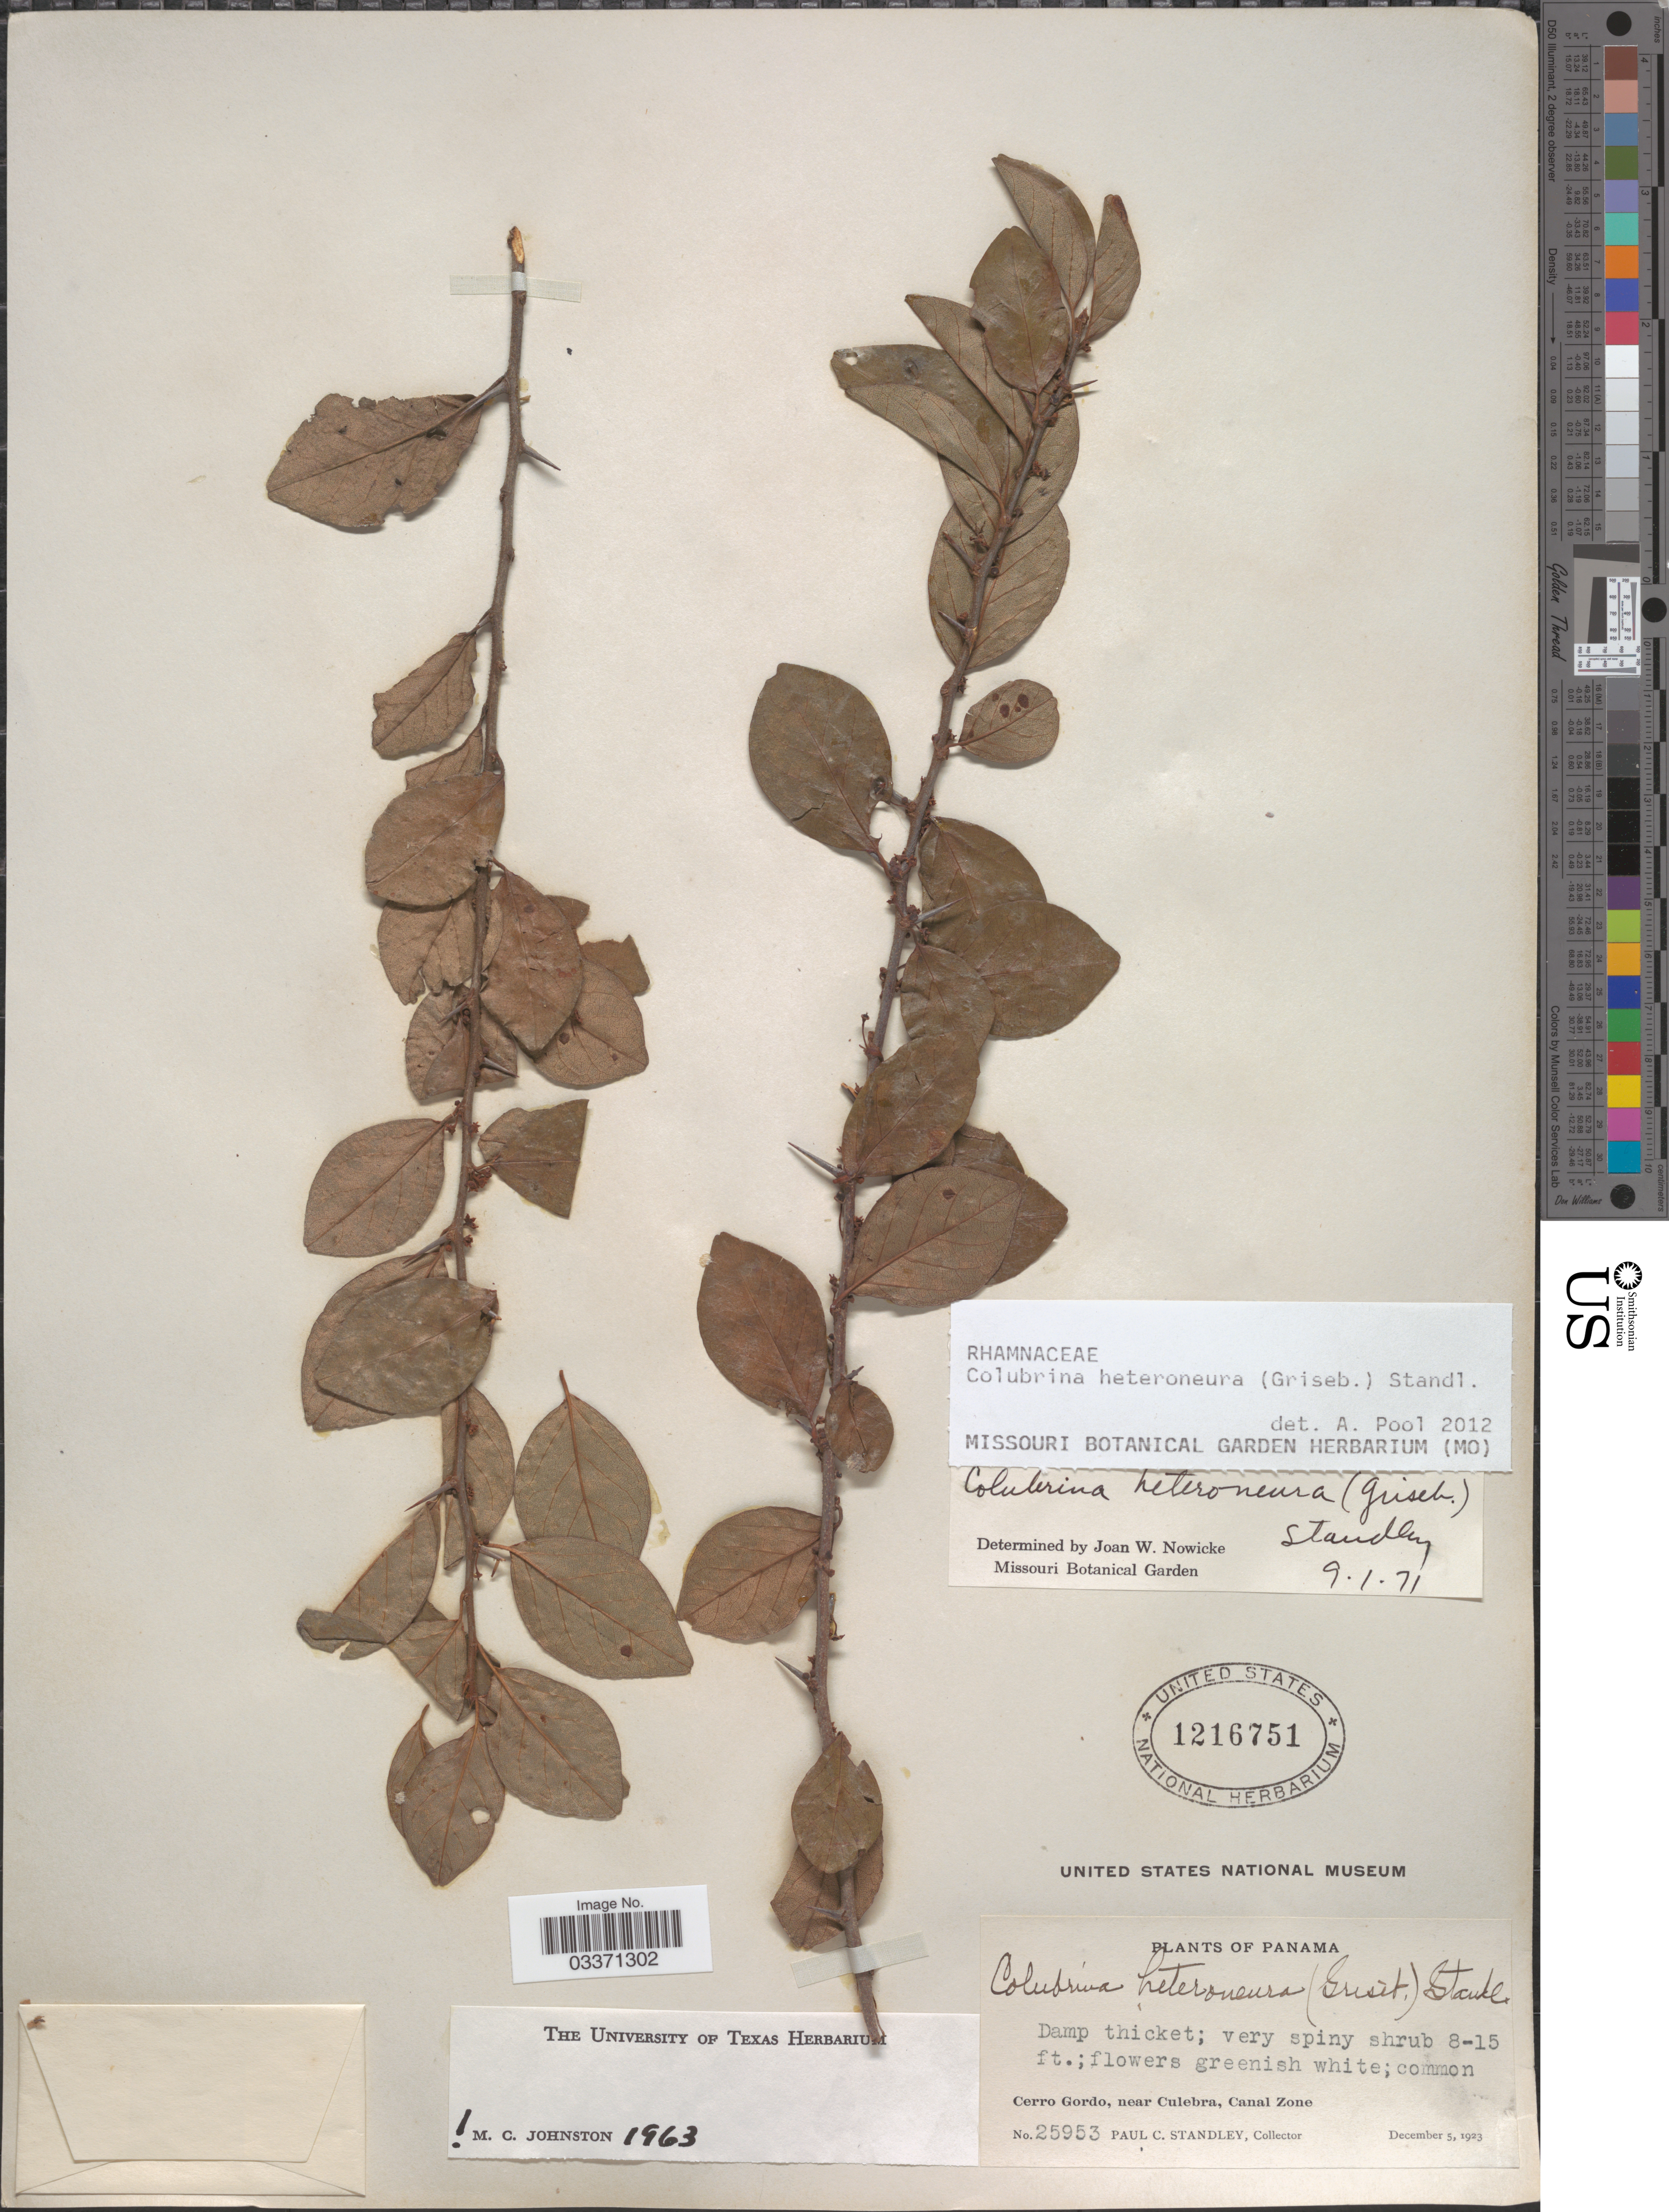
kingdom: Plantae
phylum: Tracheophyta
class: Magnoliopsida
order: Rosales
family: Rhamnaceae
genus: Colubrina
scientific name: Colubrina heteroneura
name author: (Griseb.) Standl.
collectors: P. C. Standley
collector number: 25953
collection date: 1923-12-05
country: Panama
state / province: Colón / Panamá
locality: Cerro Gordo, near Culebra, Canal Zone.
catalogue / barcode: US 1216751